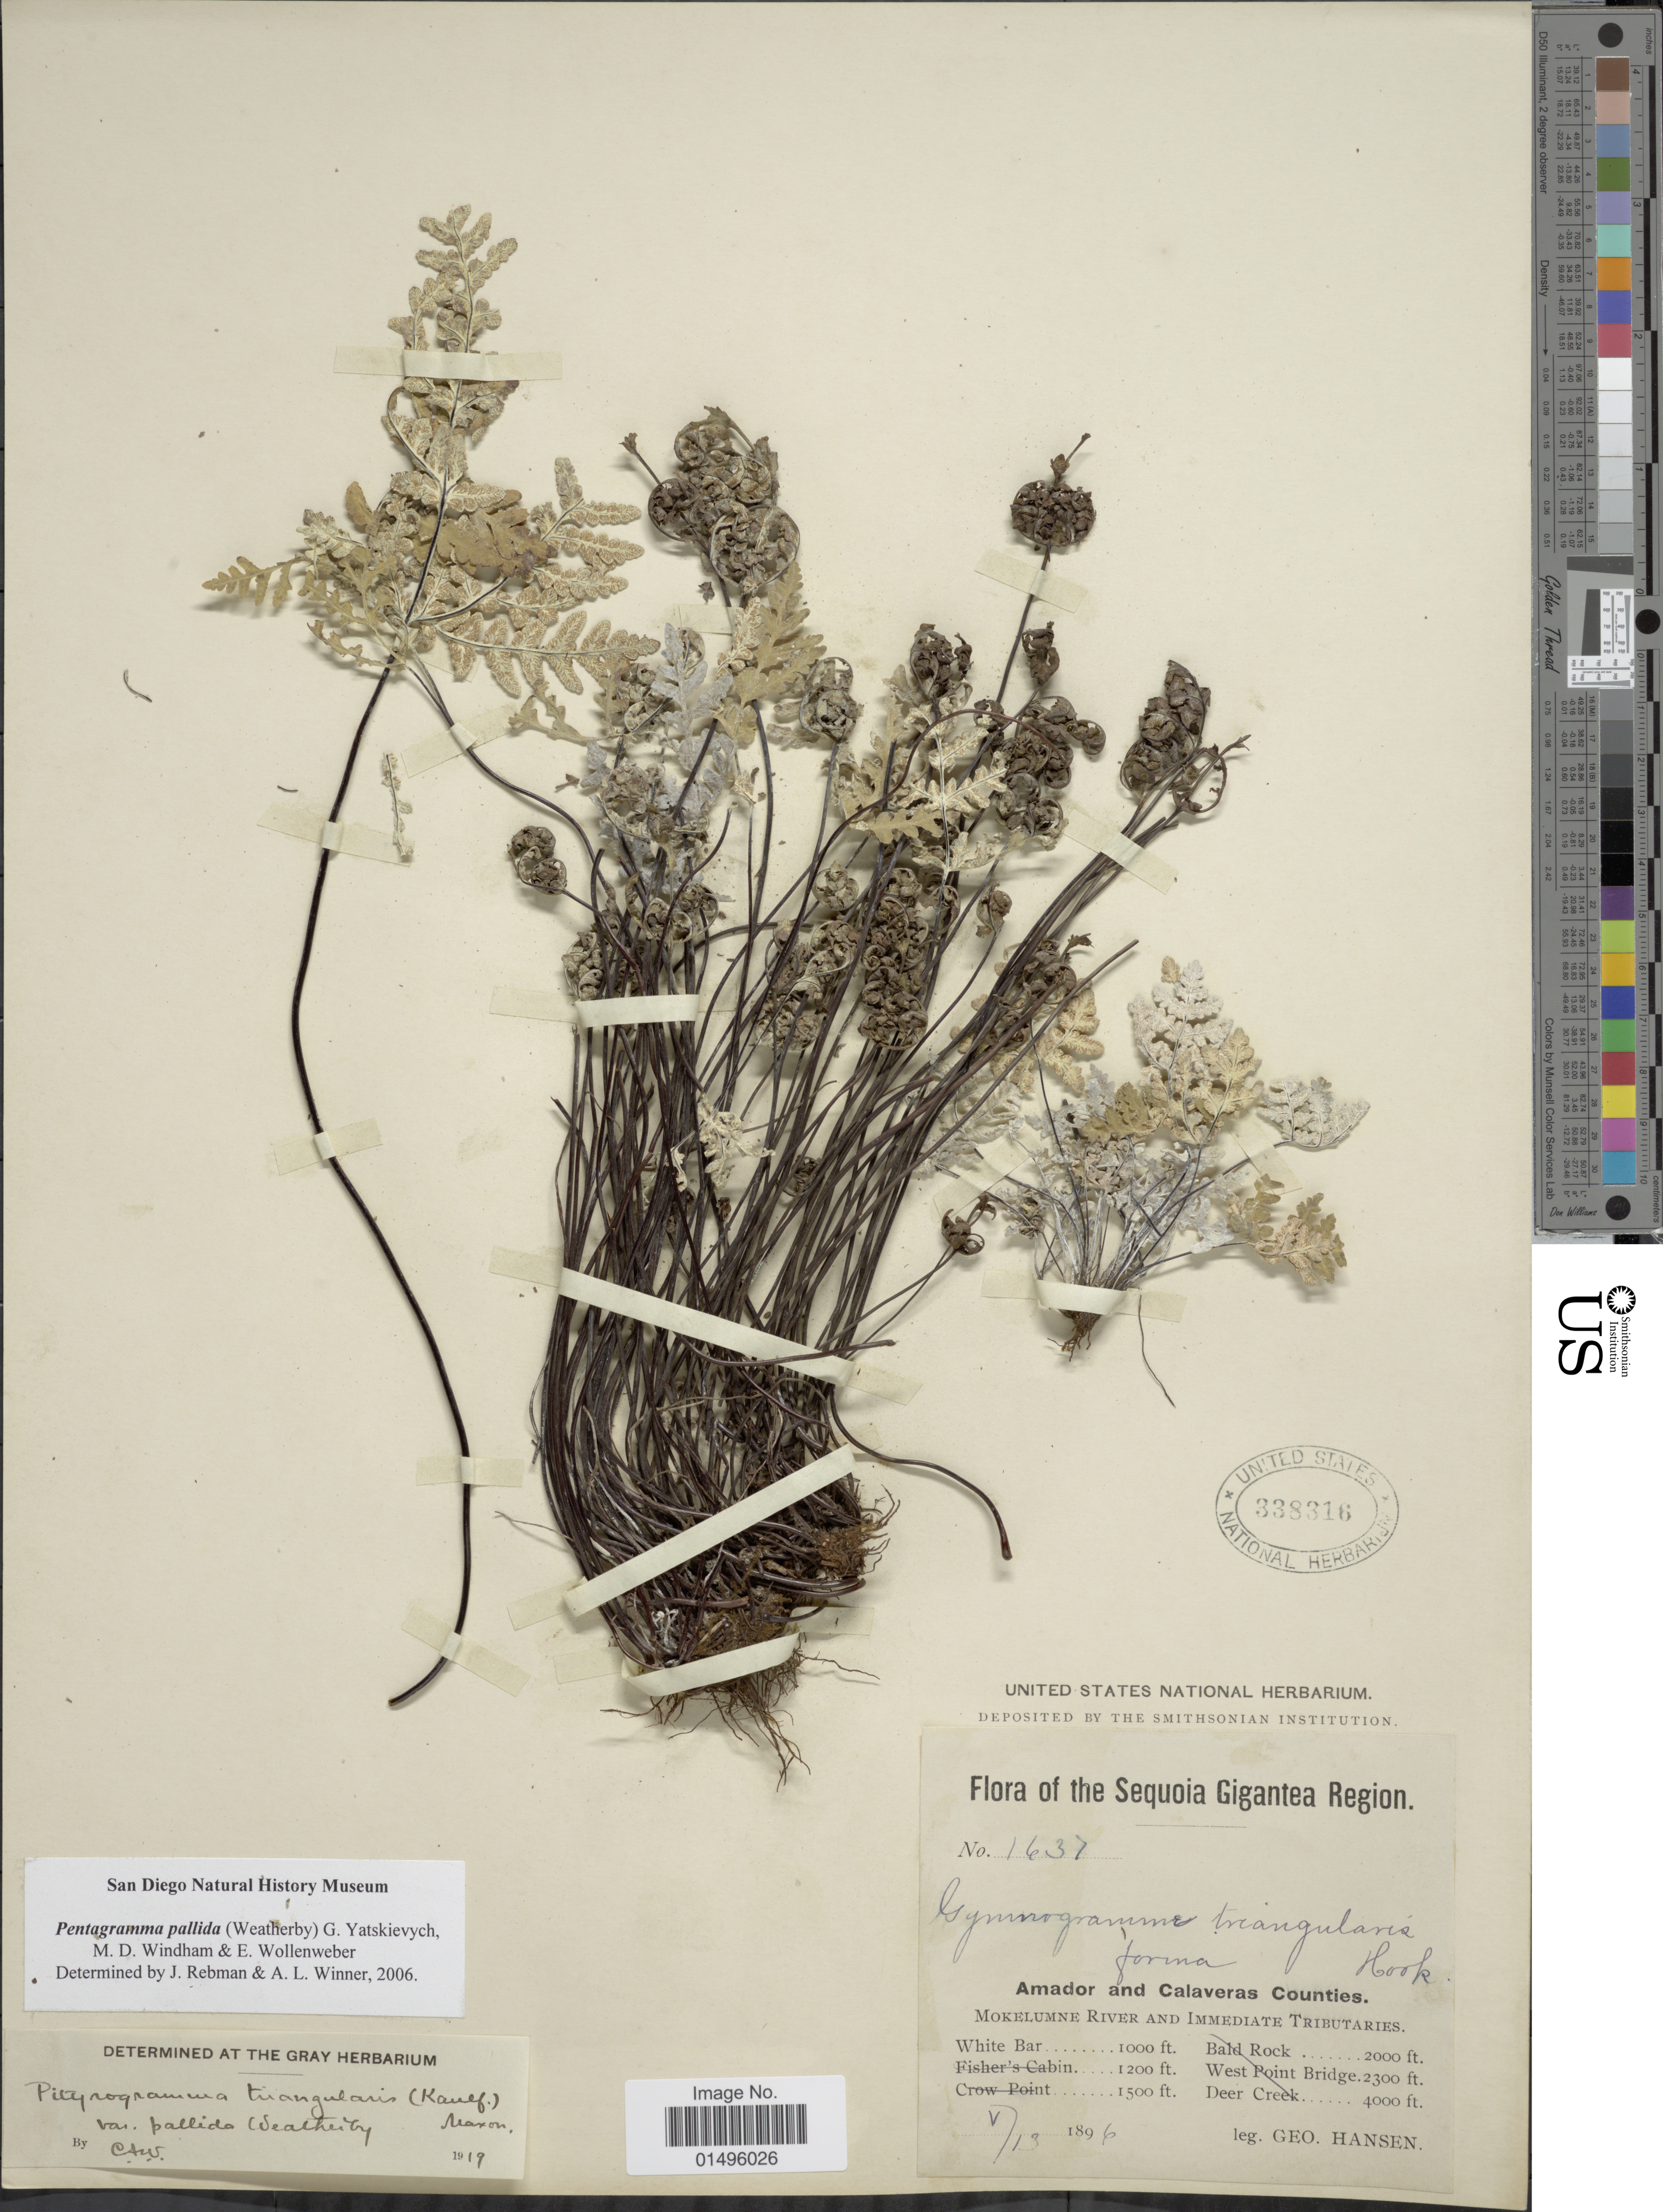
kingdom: Plantae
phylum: Tracheophyta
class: Polypodiopsida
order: Polypodiales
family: Pteridaceae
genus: Pentagramma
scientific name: Pentagramma pallida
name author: (Weath.) Yatsk. et al.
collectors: G. Hansen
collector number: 1637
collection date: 1896-05-13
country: United States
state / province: California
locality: Sequoia Gigantea Region, Amador and Calavera Counties, Mokelumne River and Immediate Tributaries. White Bar.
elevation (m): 305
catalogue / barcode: US 338316